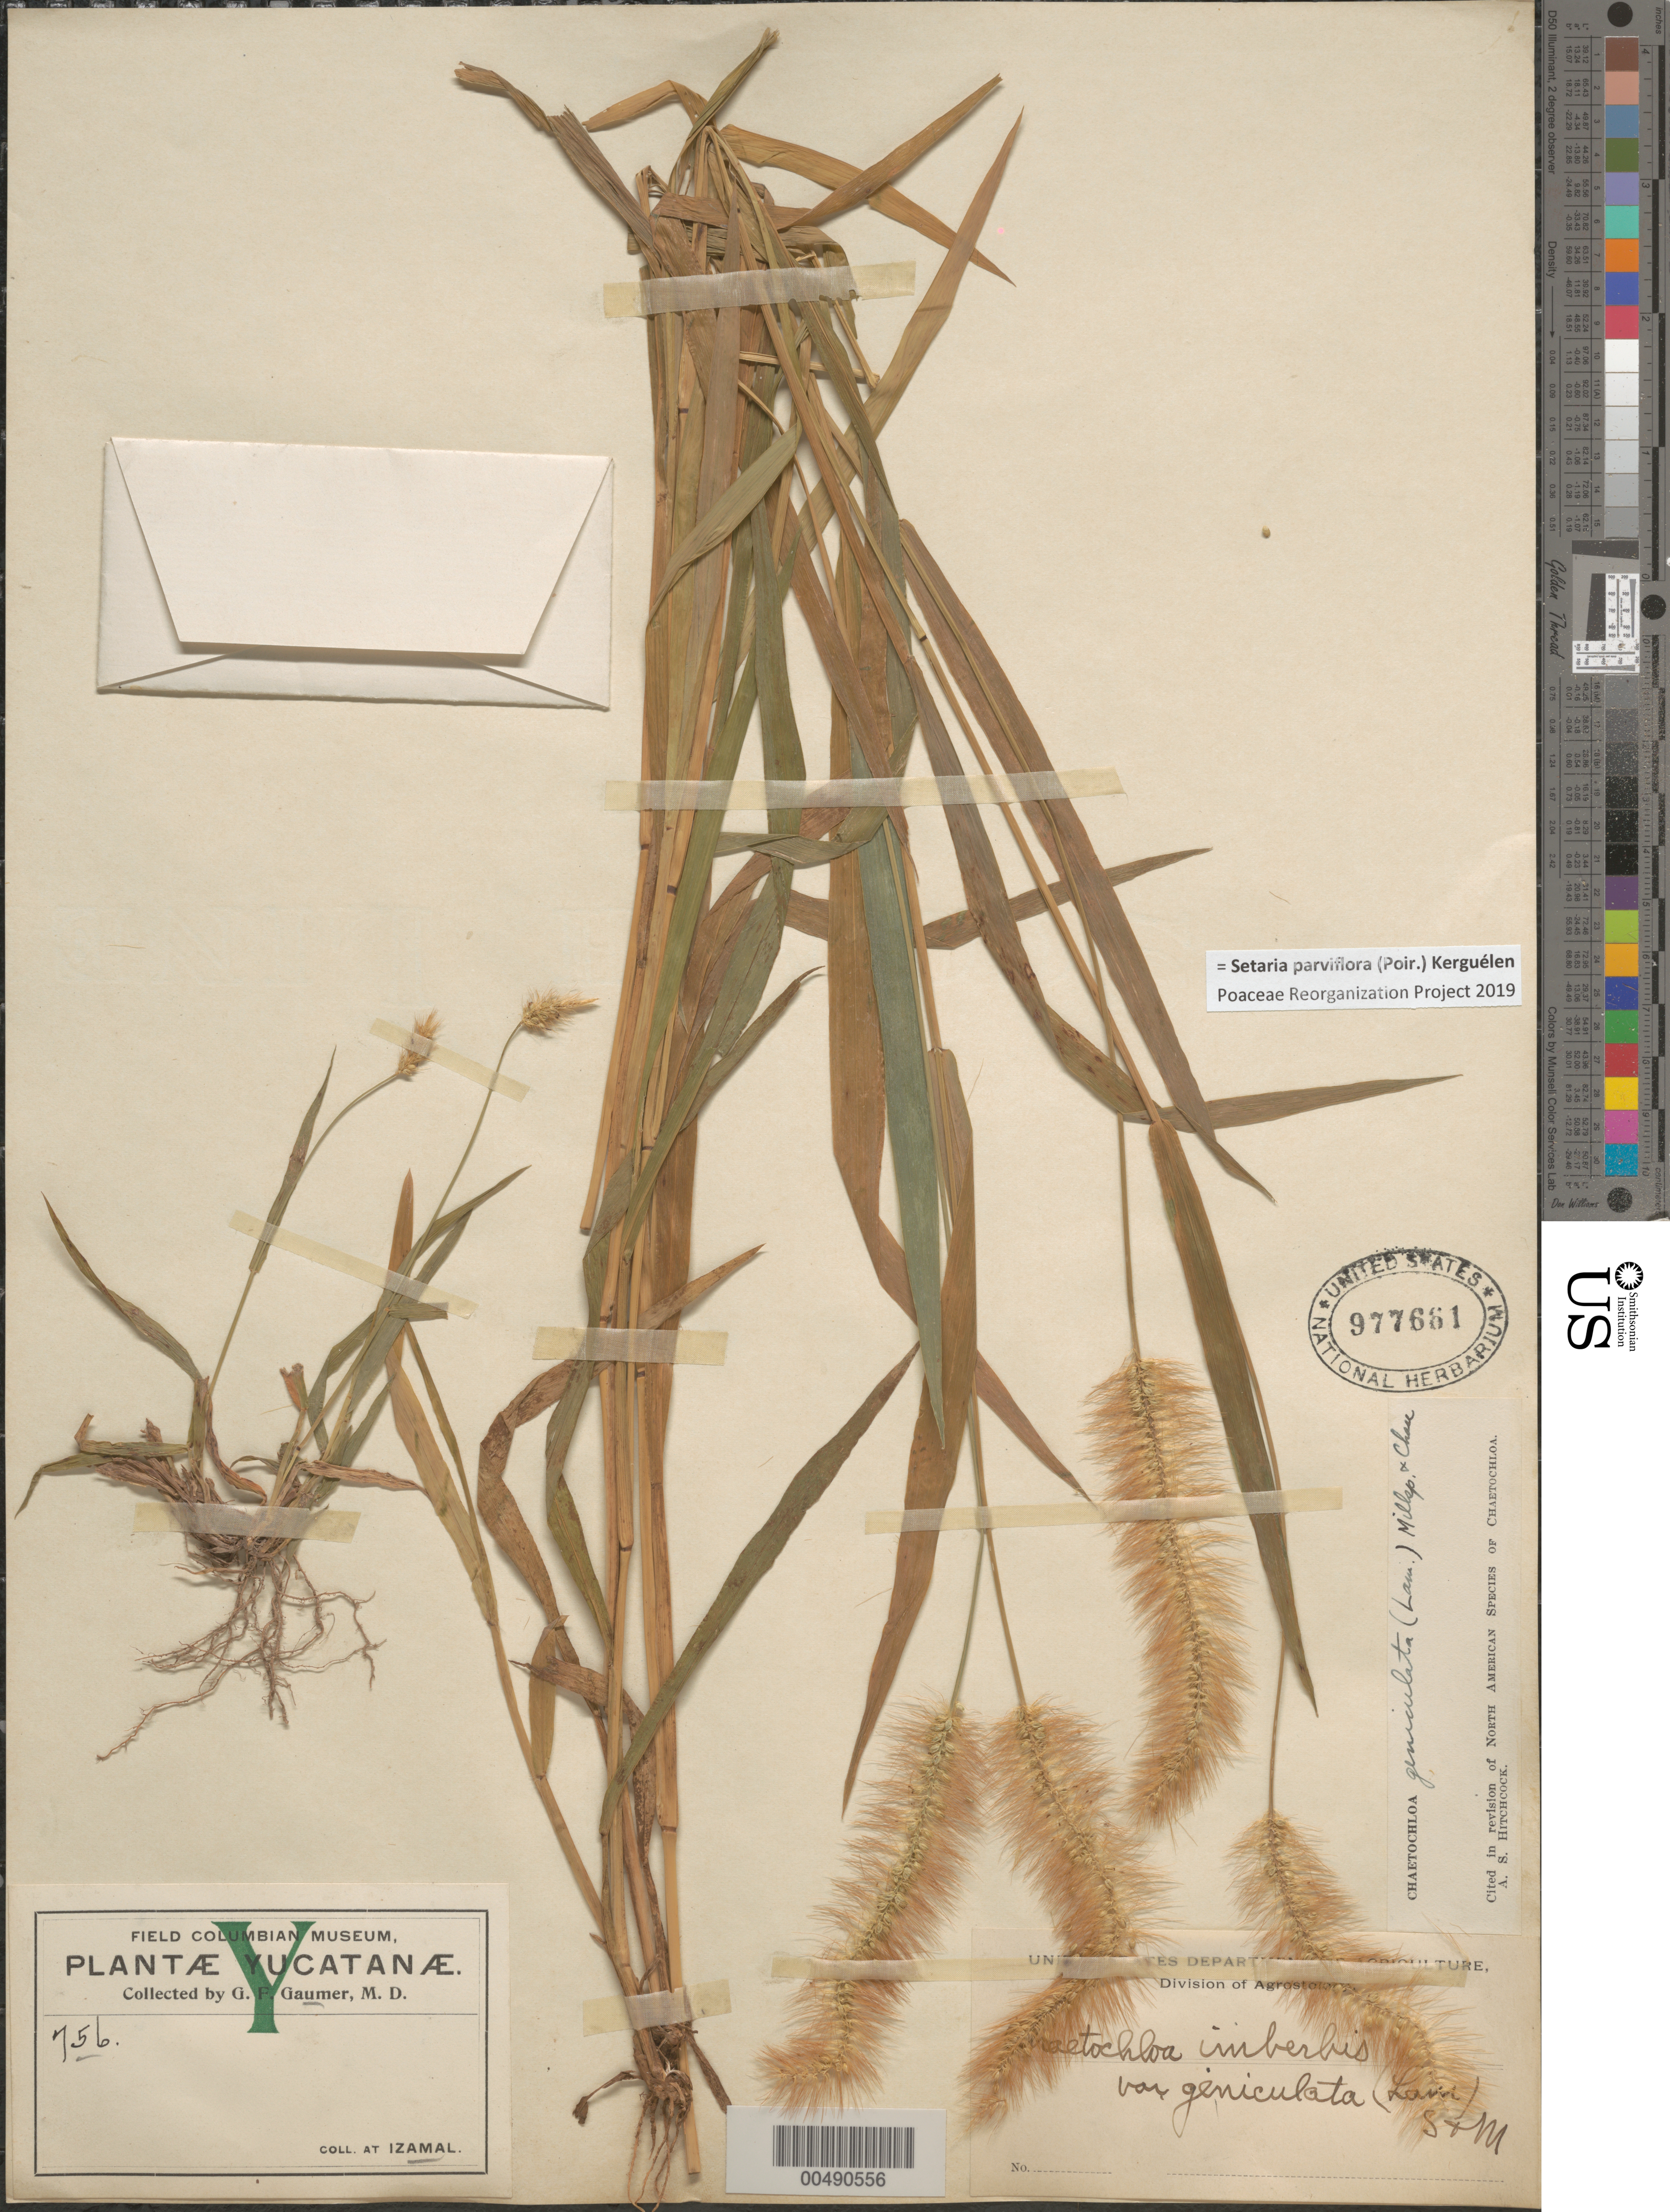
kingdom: Plantae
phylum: Tracheophyta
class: Liliopsida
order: Poales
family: Poaceae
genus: Setaria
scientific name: Setaria parviflora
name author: (Poir.) Kerguélen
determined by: Poaceae Reorganization Project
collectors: G. F. Gaumer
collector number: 756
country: Mexico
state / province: Yucatan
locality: Izamal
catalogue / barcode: US 977661